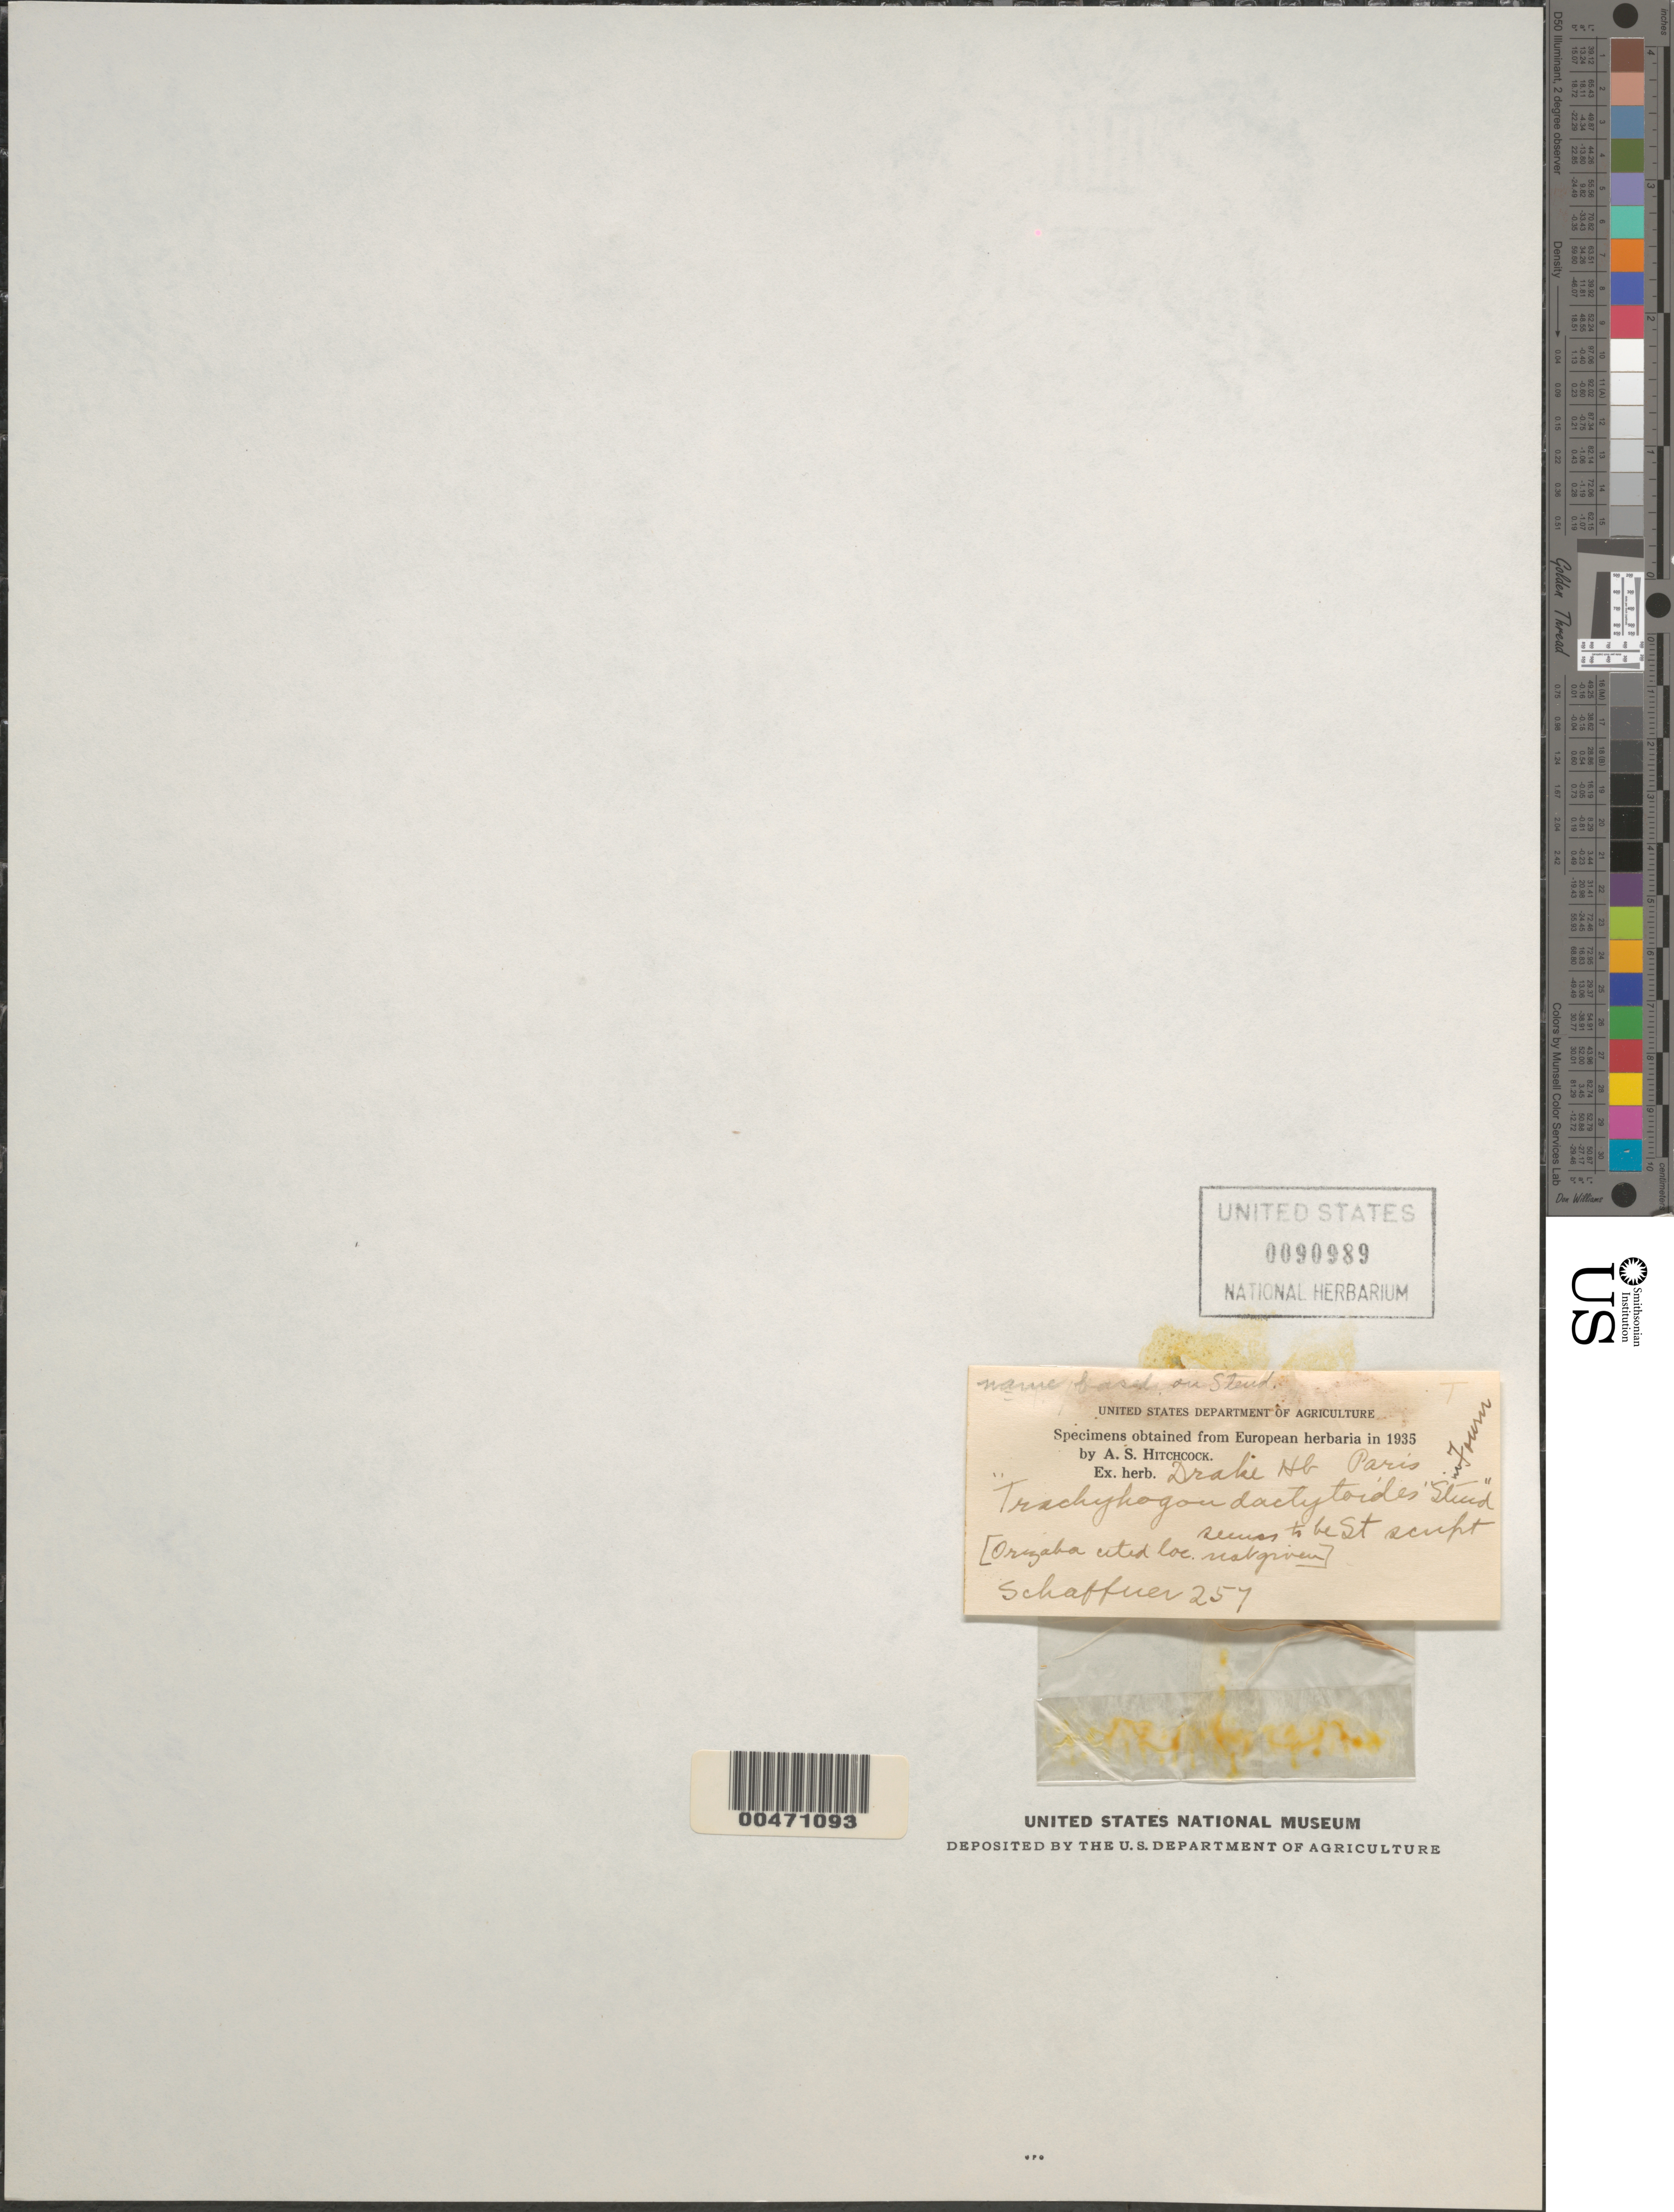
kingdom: Plantae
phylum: Tracheophyta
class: Liliopsida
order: Poales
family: Poaceae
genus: Trachypogon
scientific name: Trachypogon sp.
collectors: -. Schaffner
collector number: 257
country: Mexico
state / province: Veracruz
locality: Orizaba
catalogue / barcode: US 90989